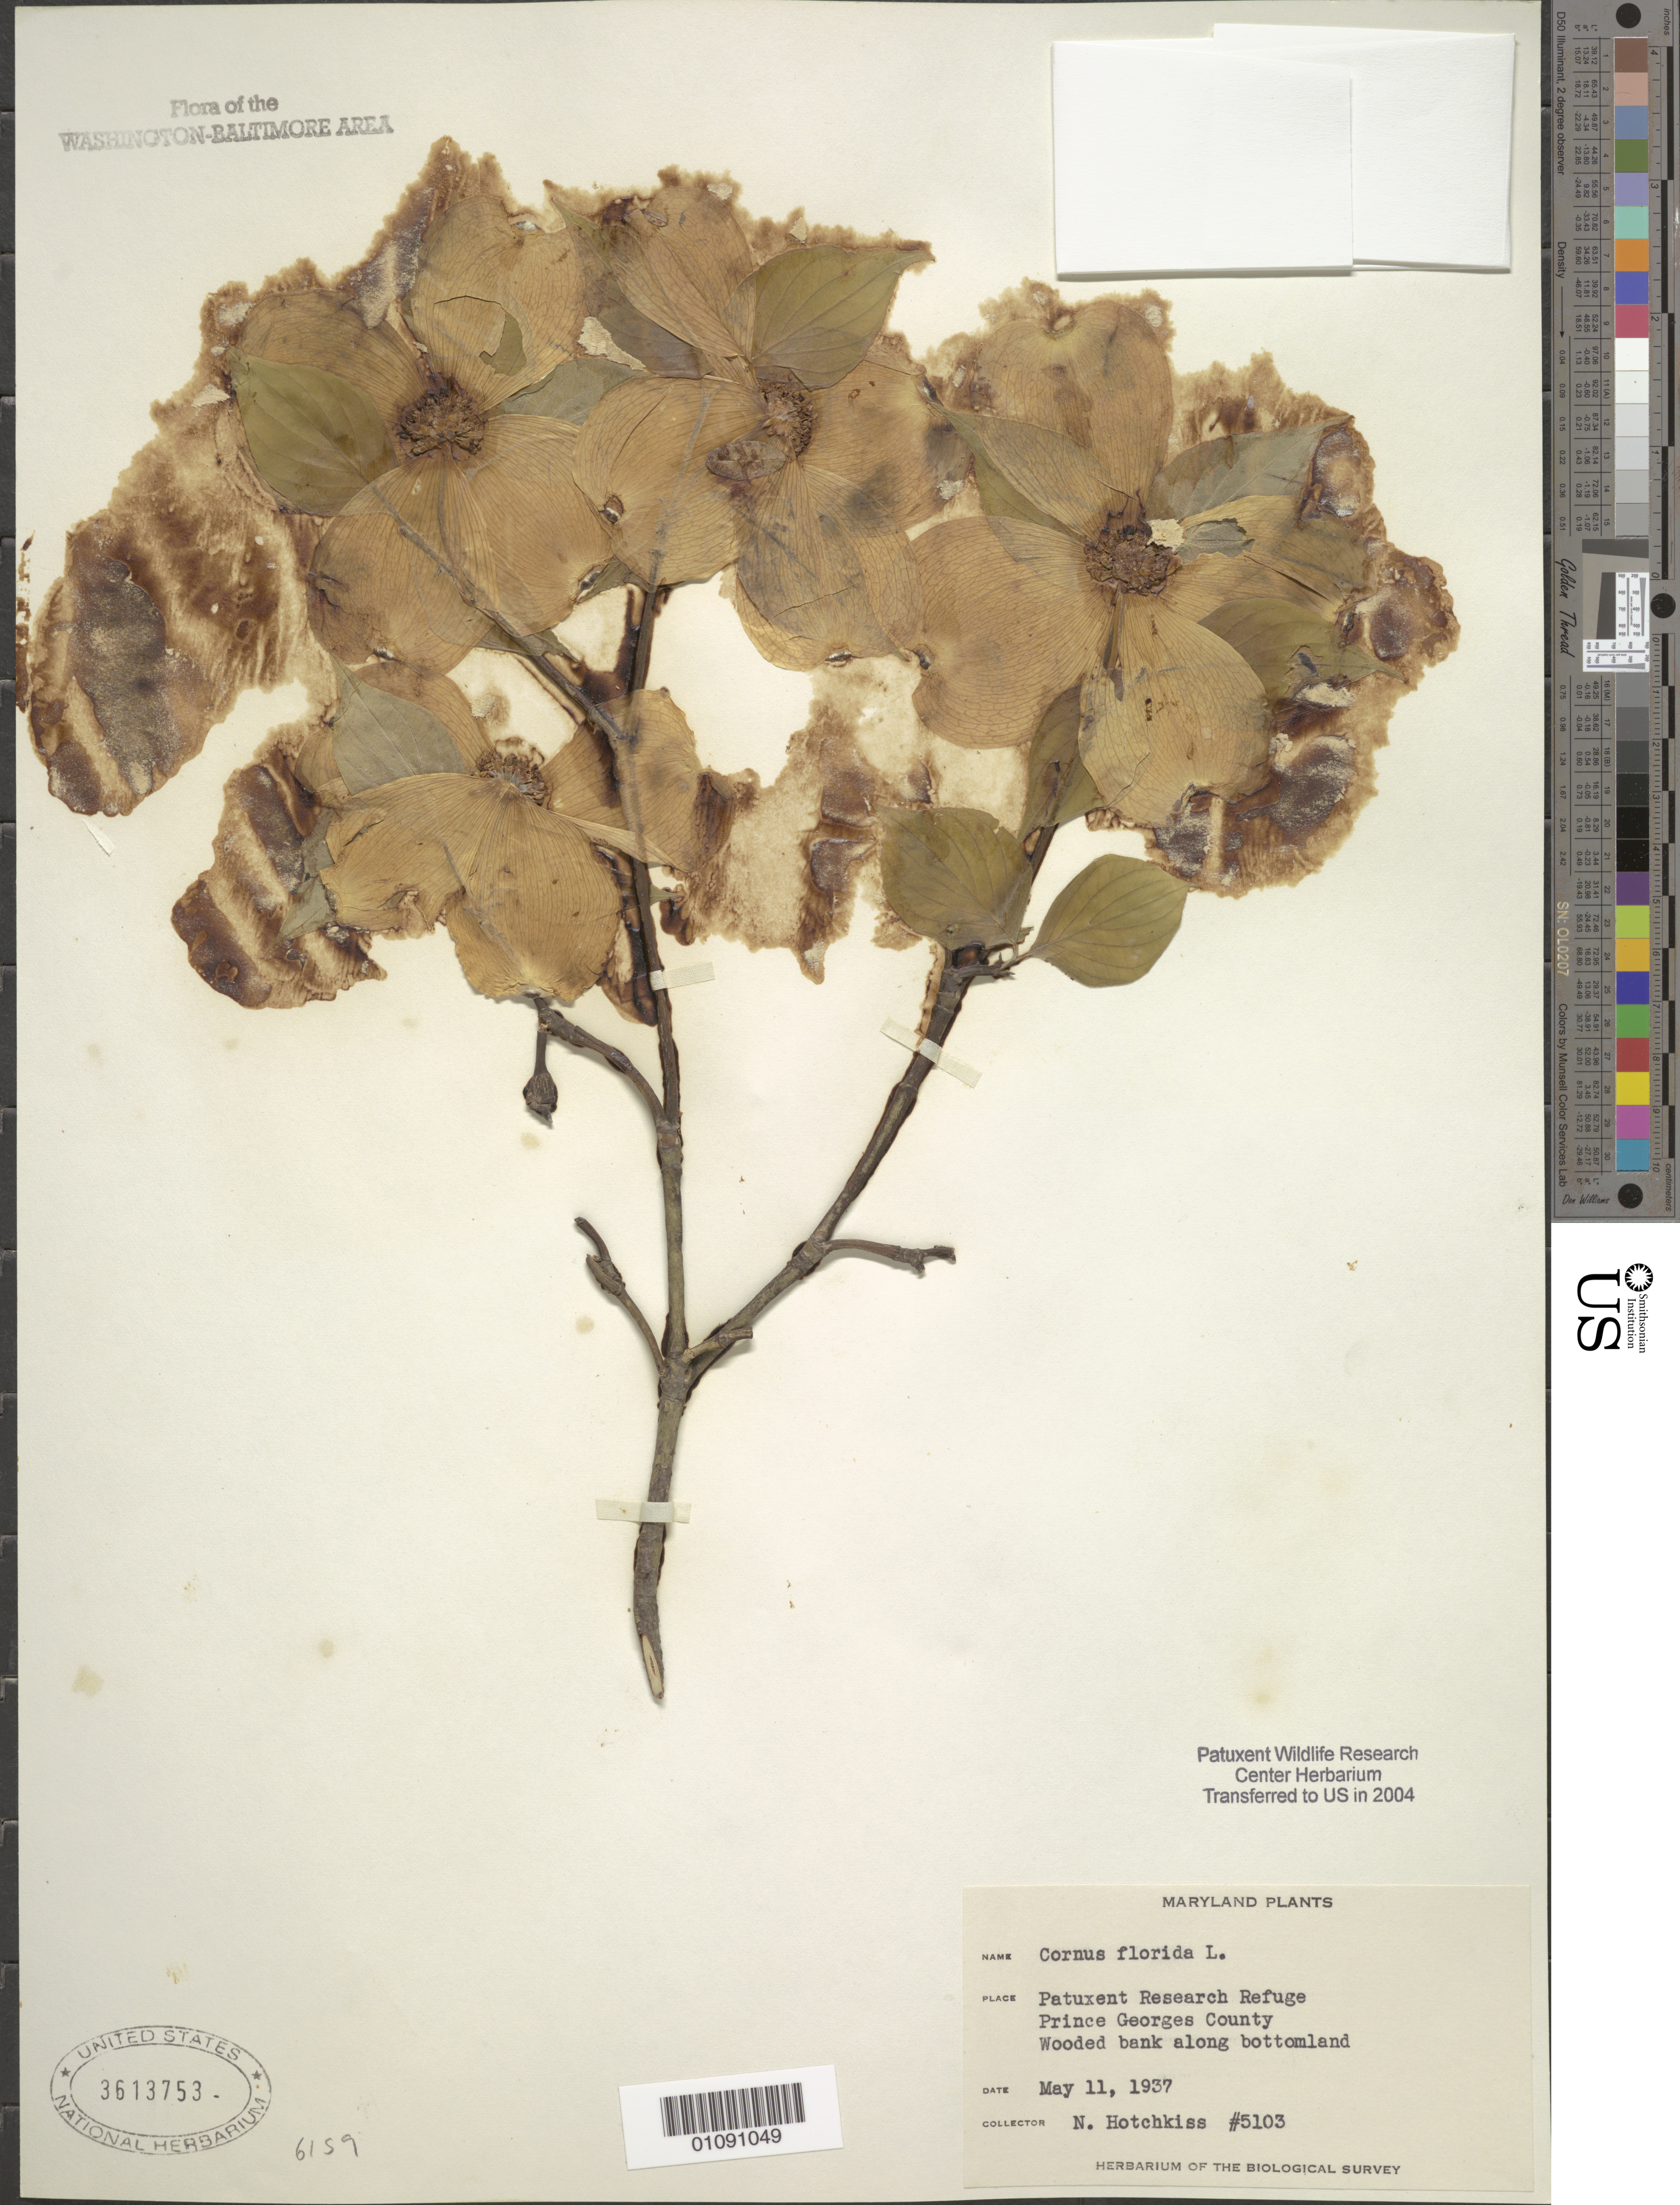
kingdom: Plantae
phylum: Tracheophyta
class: Magnoliopsida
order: Cornales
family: Cornaceae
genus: Cornus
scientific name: Cornus florida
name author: L.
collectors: N. Hotchkiss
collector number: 5103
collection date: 1937-05-11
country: United States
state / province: Maryland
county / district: Prince George's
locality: Patuxent Wildlife Refuge.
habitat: Wooded bank along bottomland.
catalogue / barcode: US 3613753